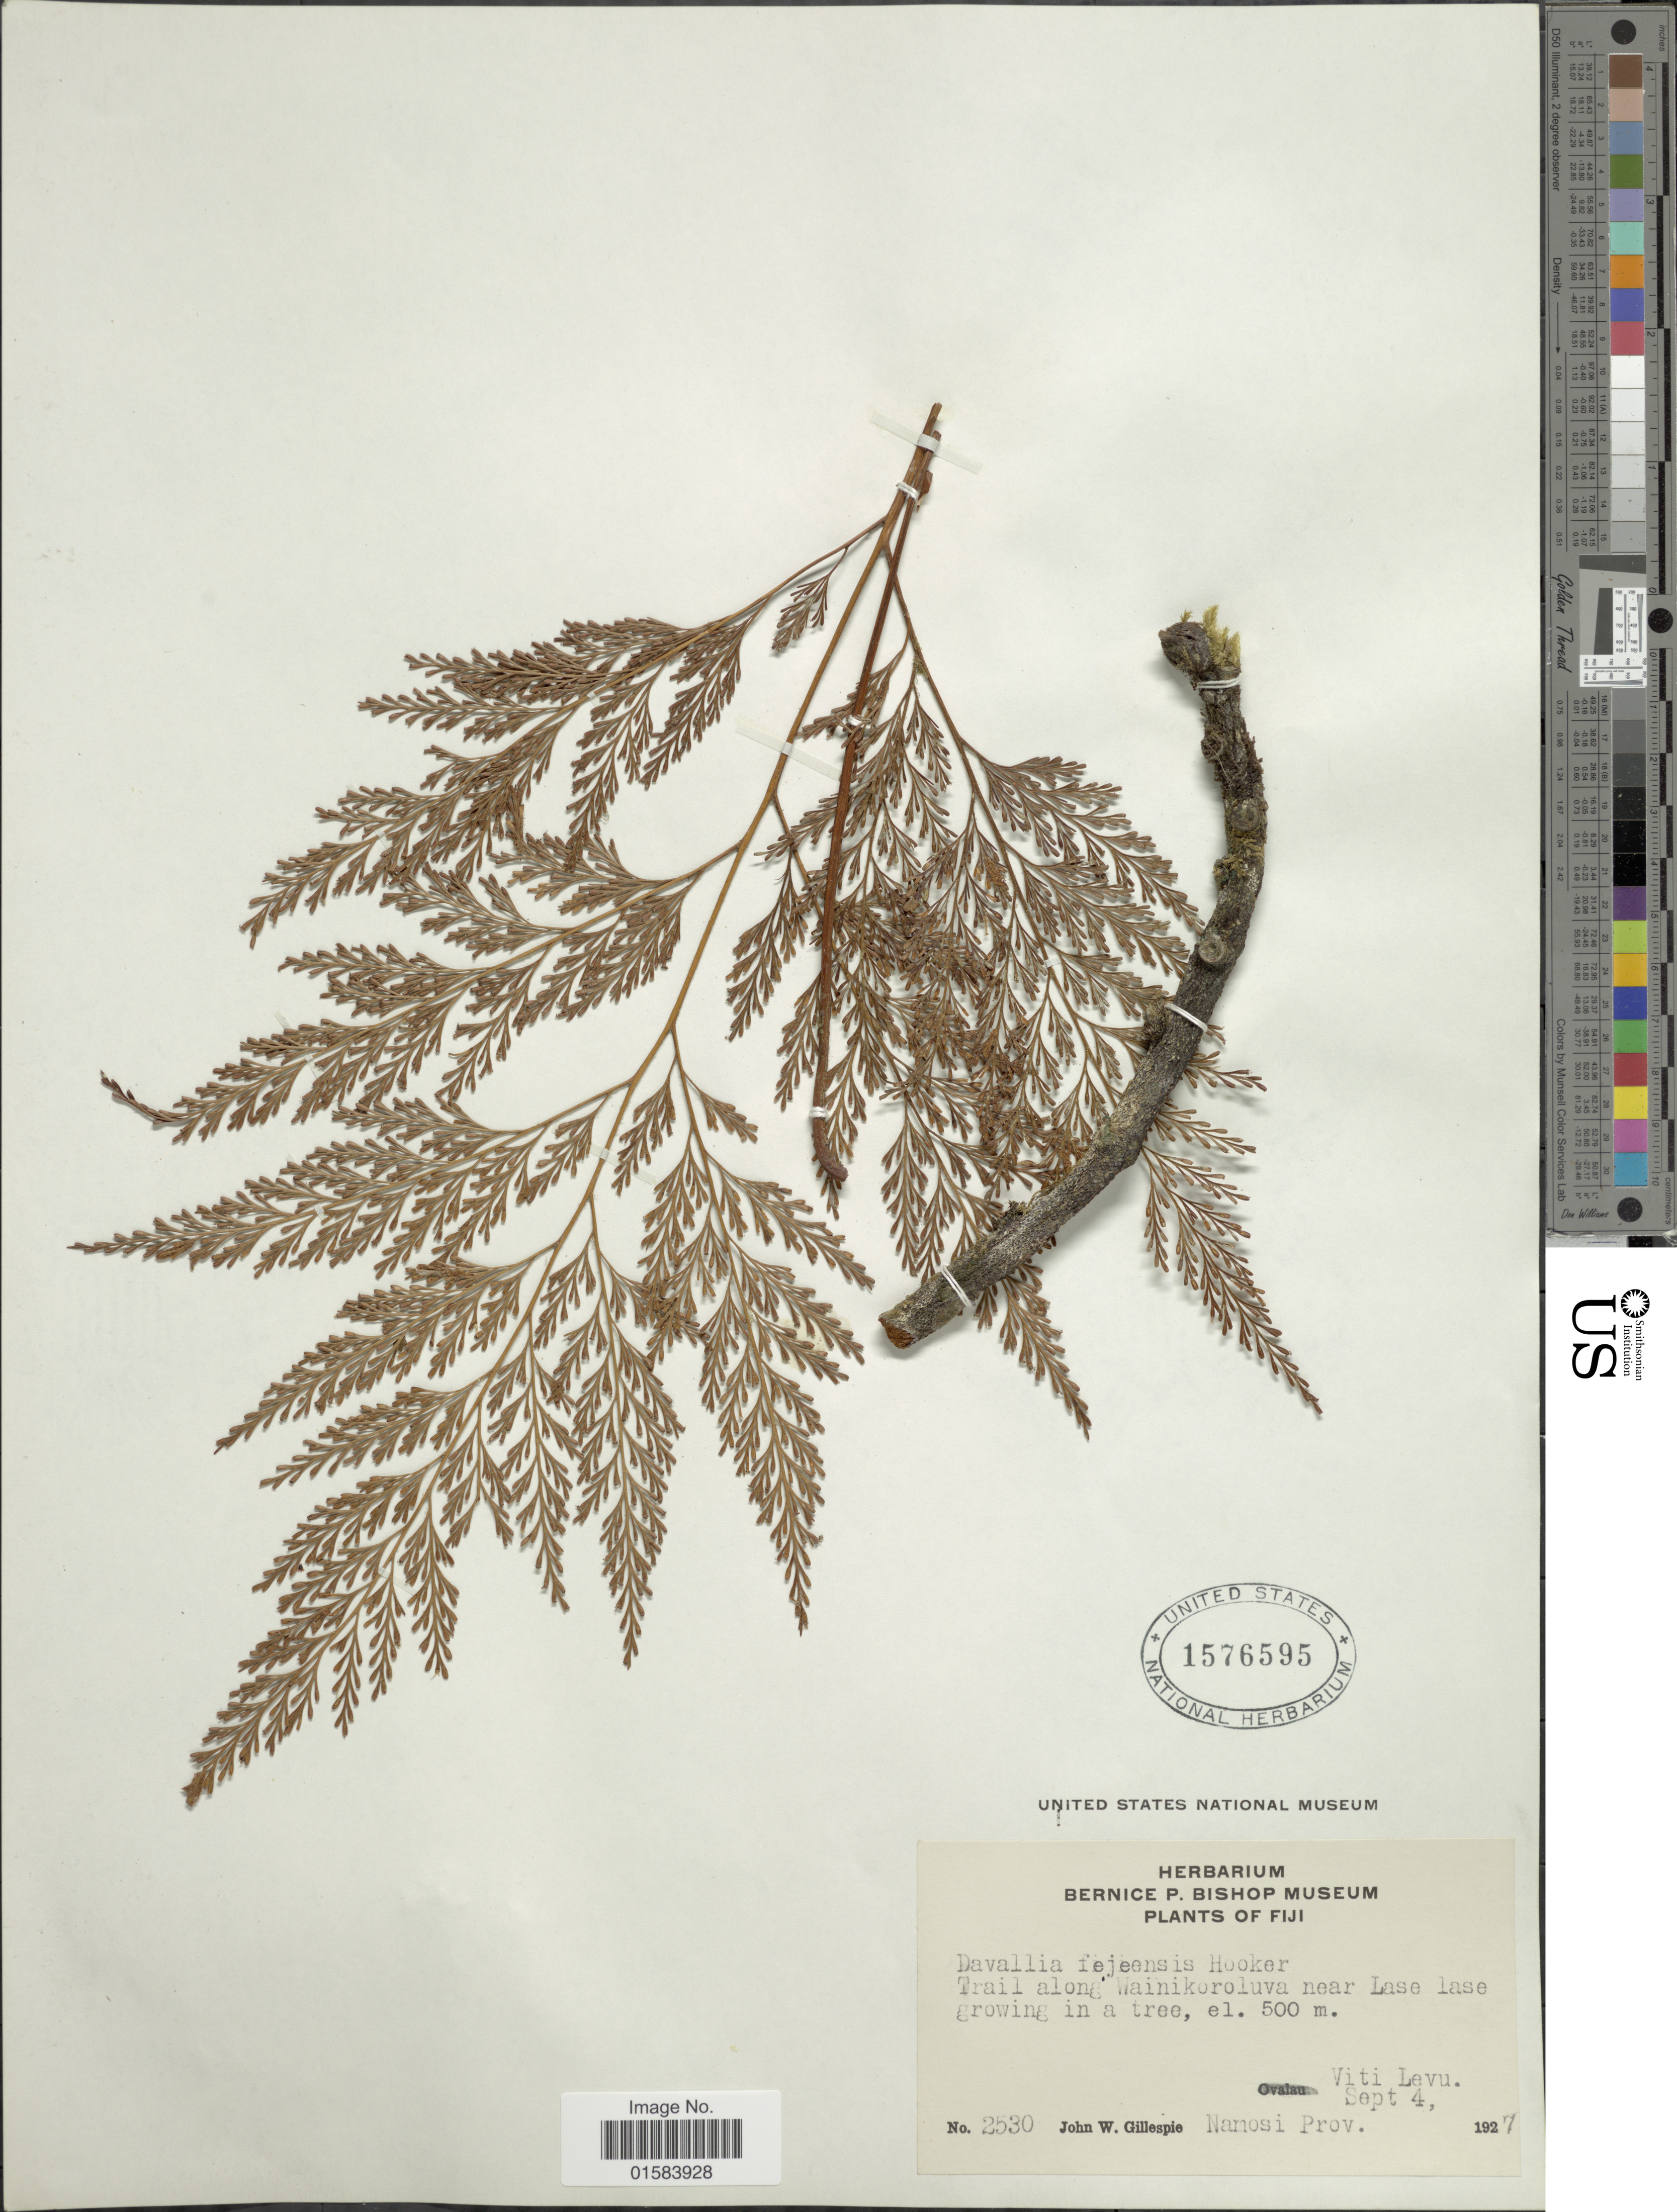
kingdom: Plantae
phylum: Tracheophyta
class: Polypodiopsida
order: Polypodiales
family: Davalliaceae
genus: Davallia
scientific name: Davallia solida var. fejeensis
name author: (Hook.) Noot.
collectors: J. W. Gillespie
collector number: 2530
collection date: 1927-09-04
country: Fiji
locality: Trail along Wainikoroluva near Lase Lase growing in a tree, Viti Levu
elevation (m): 500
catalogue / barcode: US 1576595